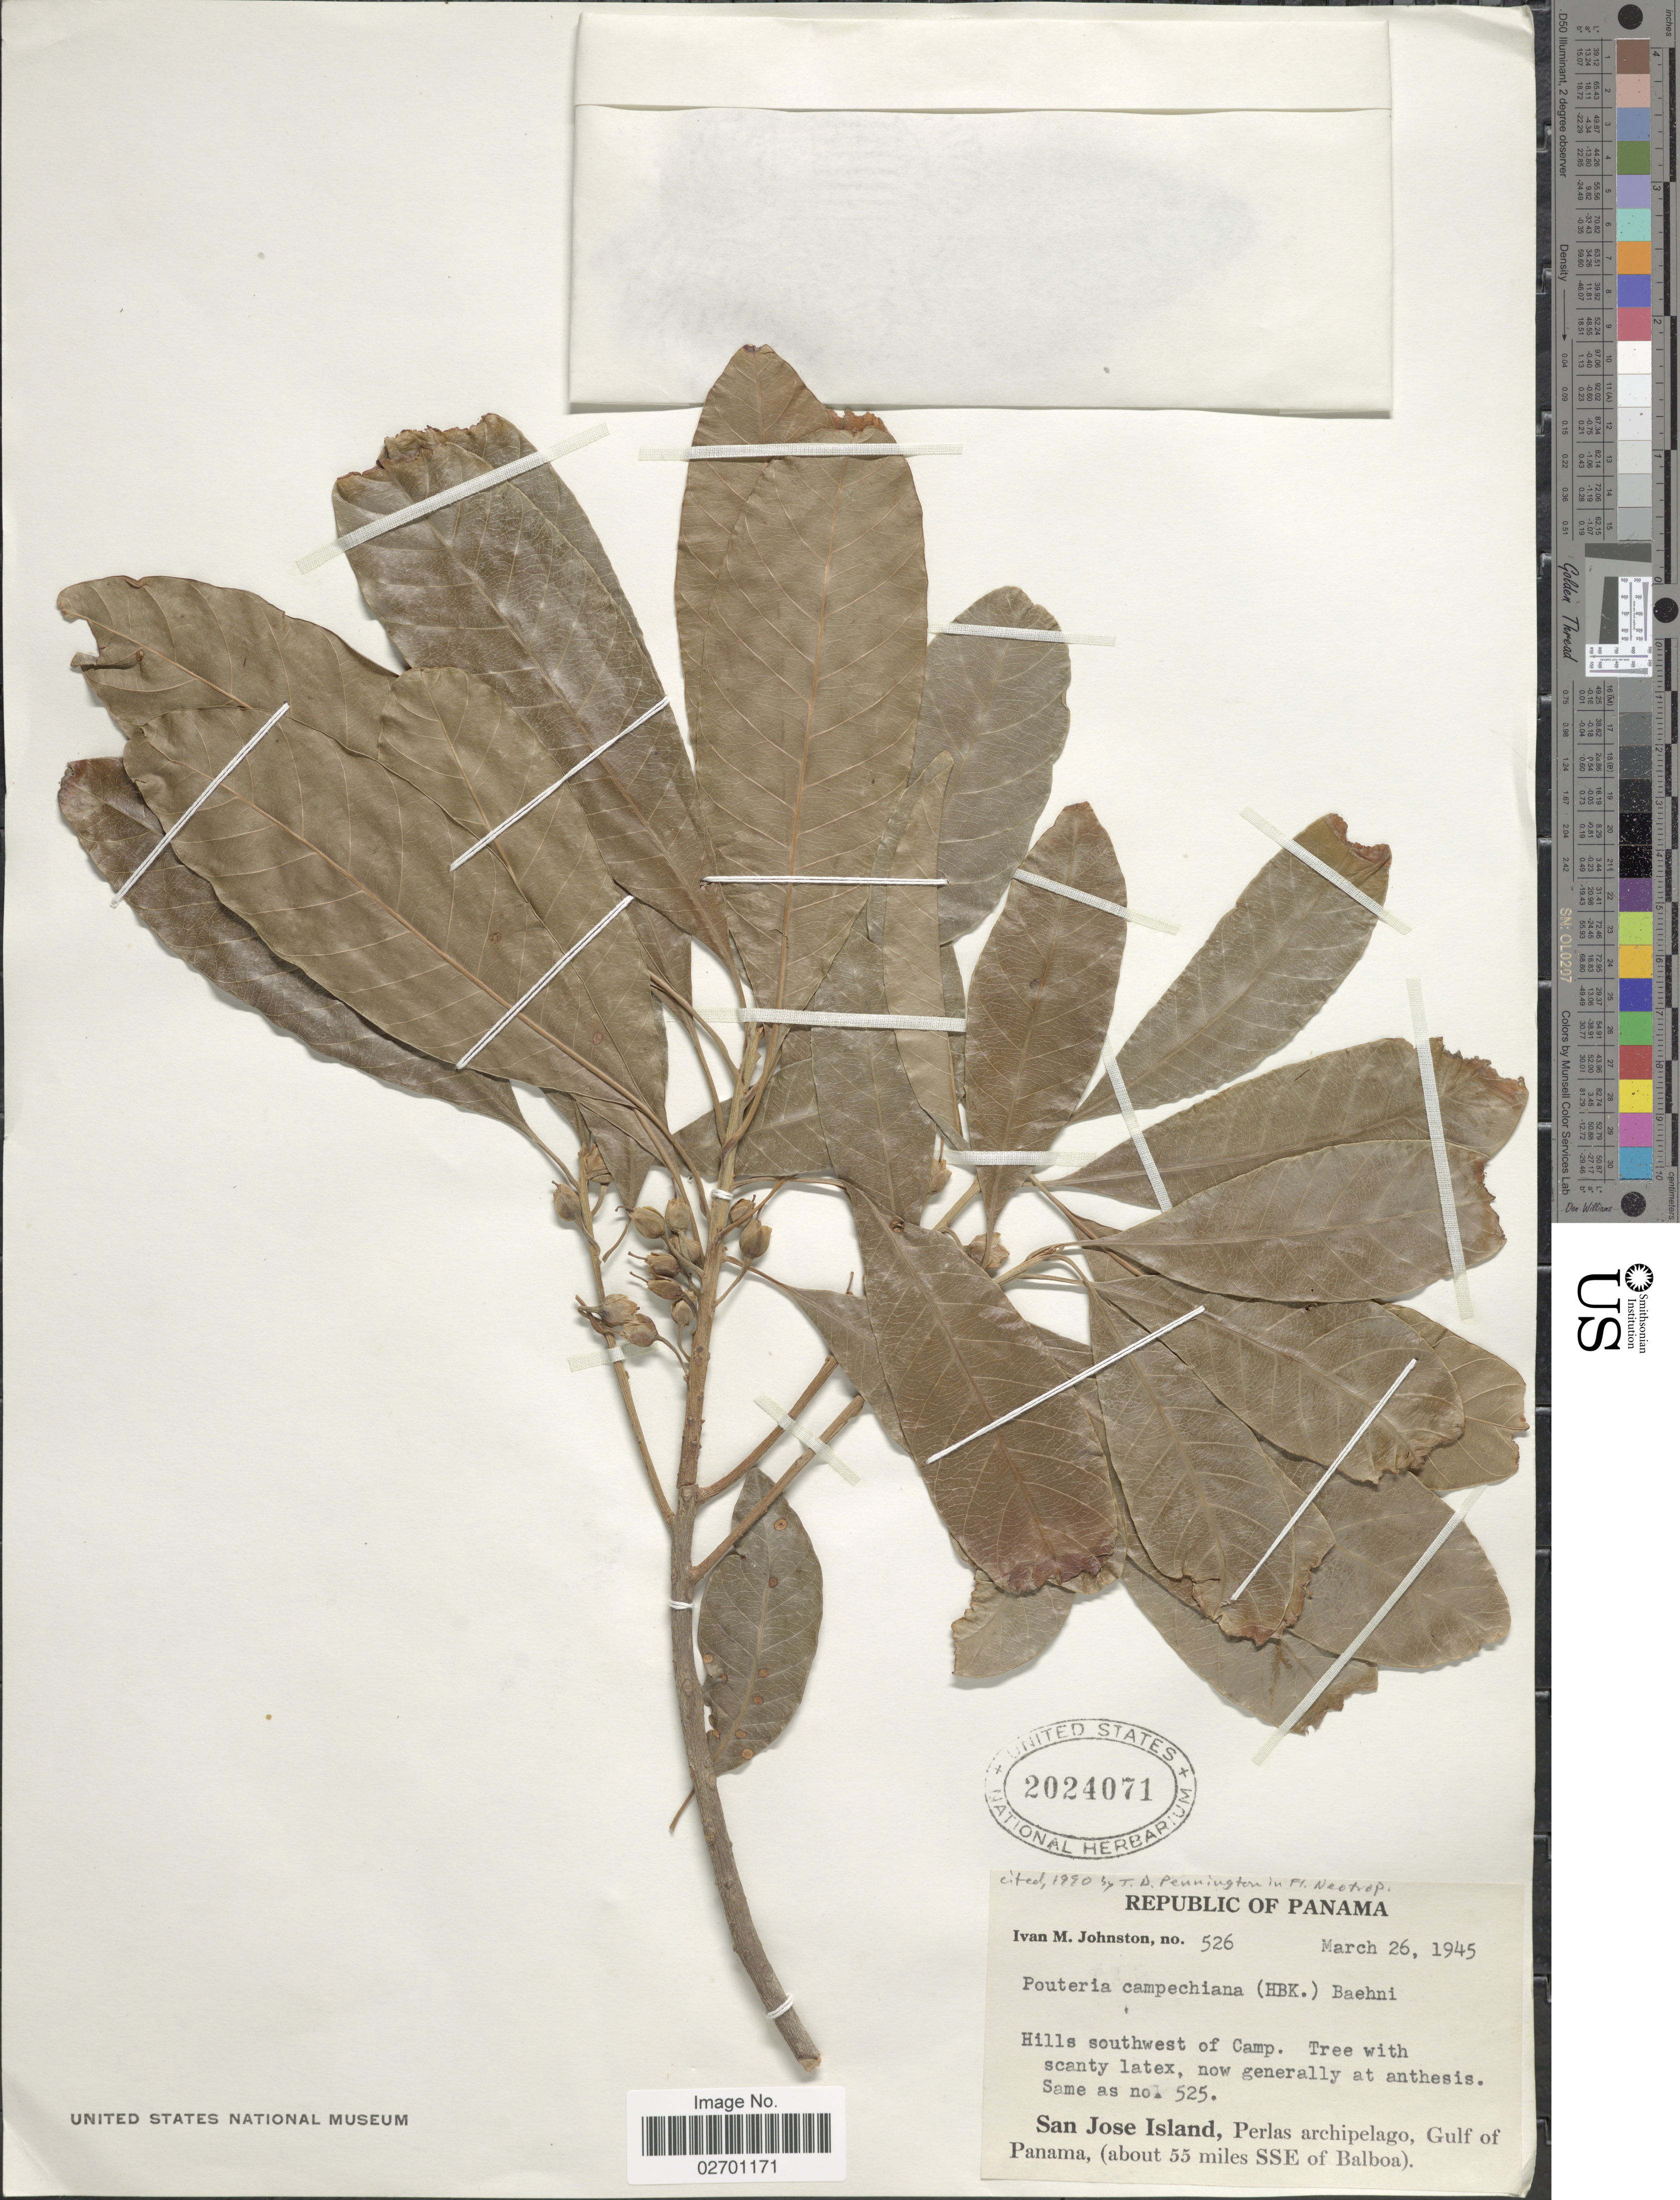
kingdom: Plantae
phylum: Tracheophyta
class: Magnoliopsida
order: Ericales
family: Sapotaceae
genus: Pouteria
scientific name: Pouteria campechiana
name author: (Kunth) Baehni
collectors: I.M. Johnston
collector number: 526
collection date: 1945-03-26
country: Panama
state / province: Panamá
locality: Hills southwest of Camp, San Jose Island, Perlas archipelago, Gulf of Panama, (about 55 miles SSE of Balboa).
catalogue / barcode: US 2024071